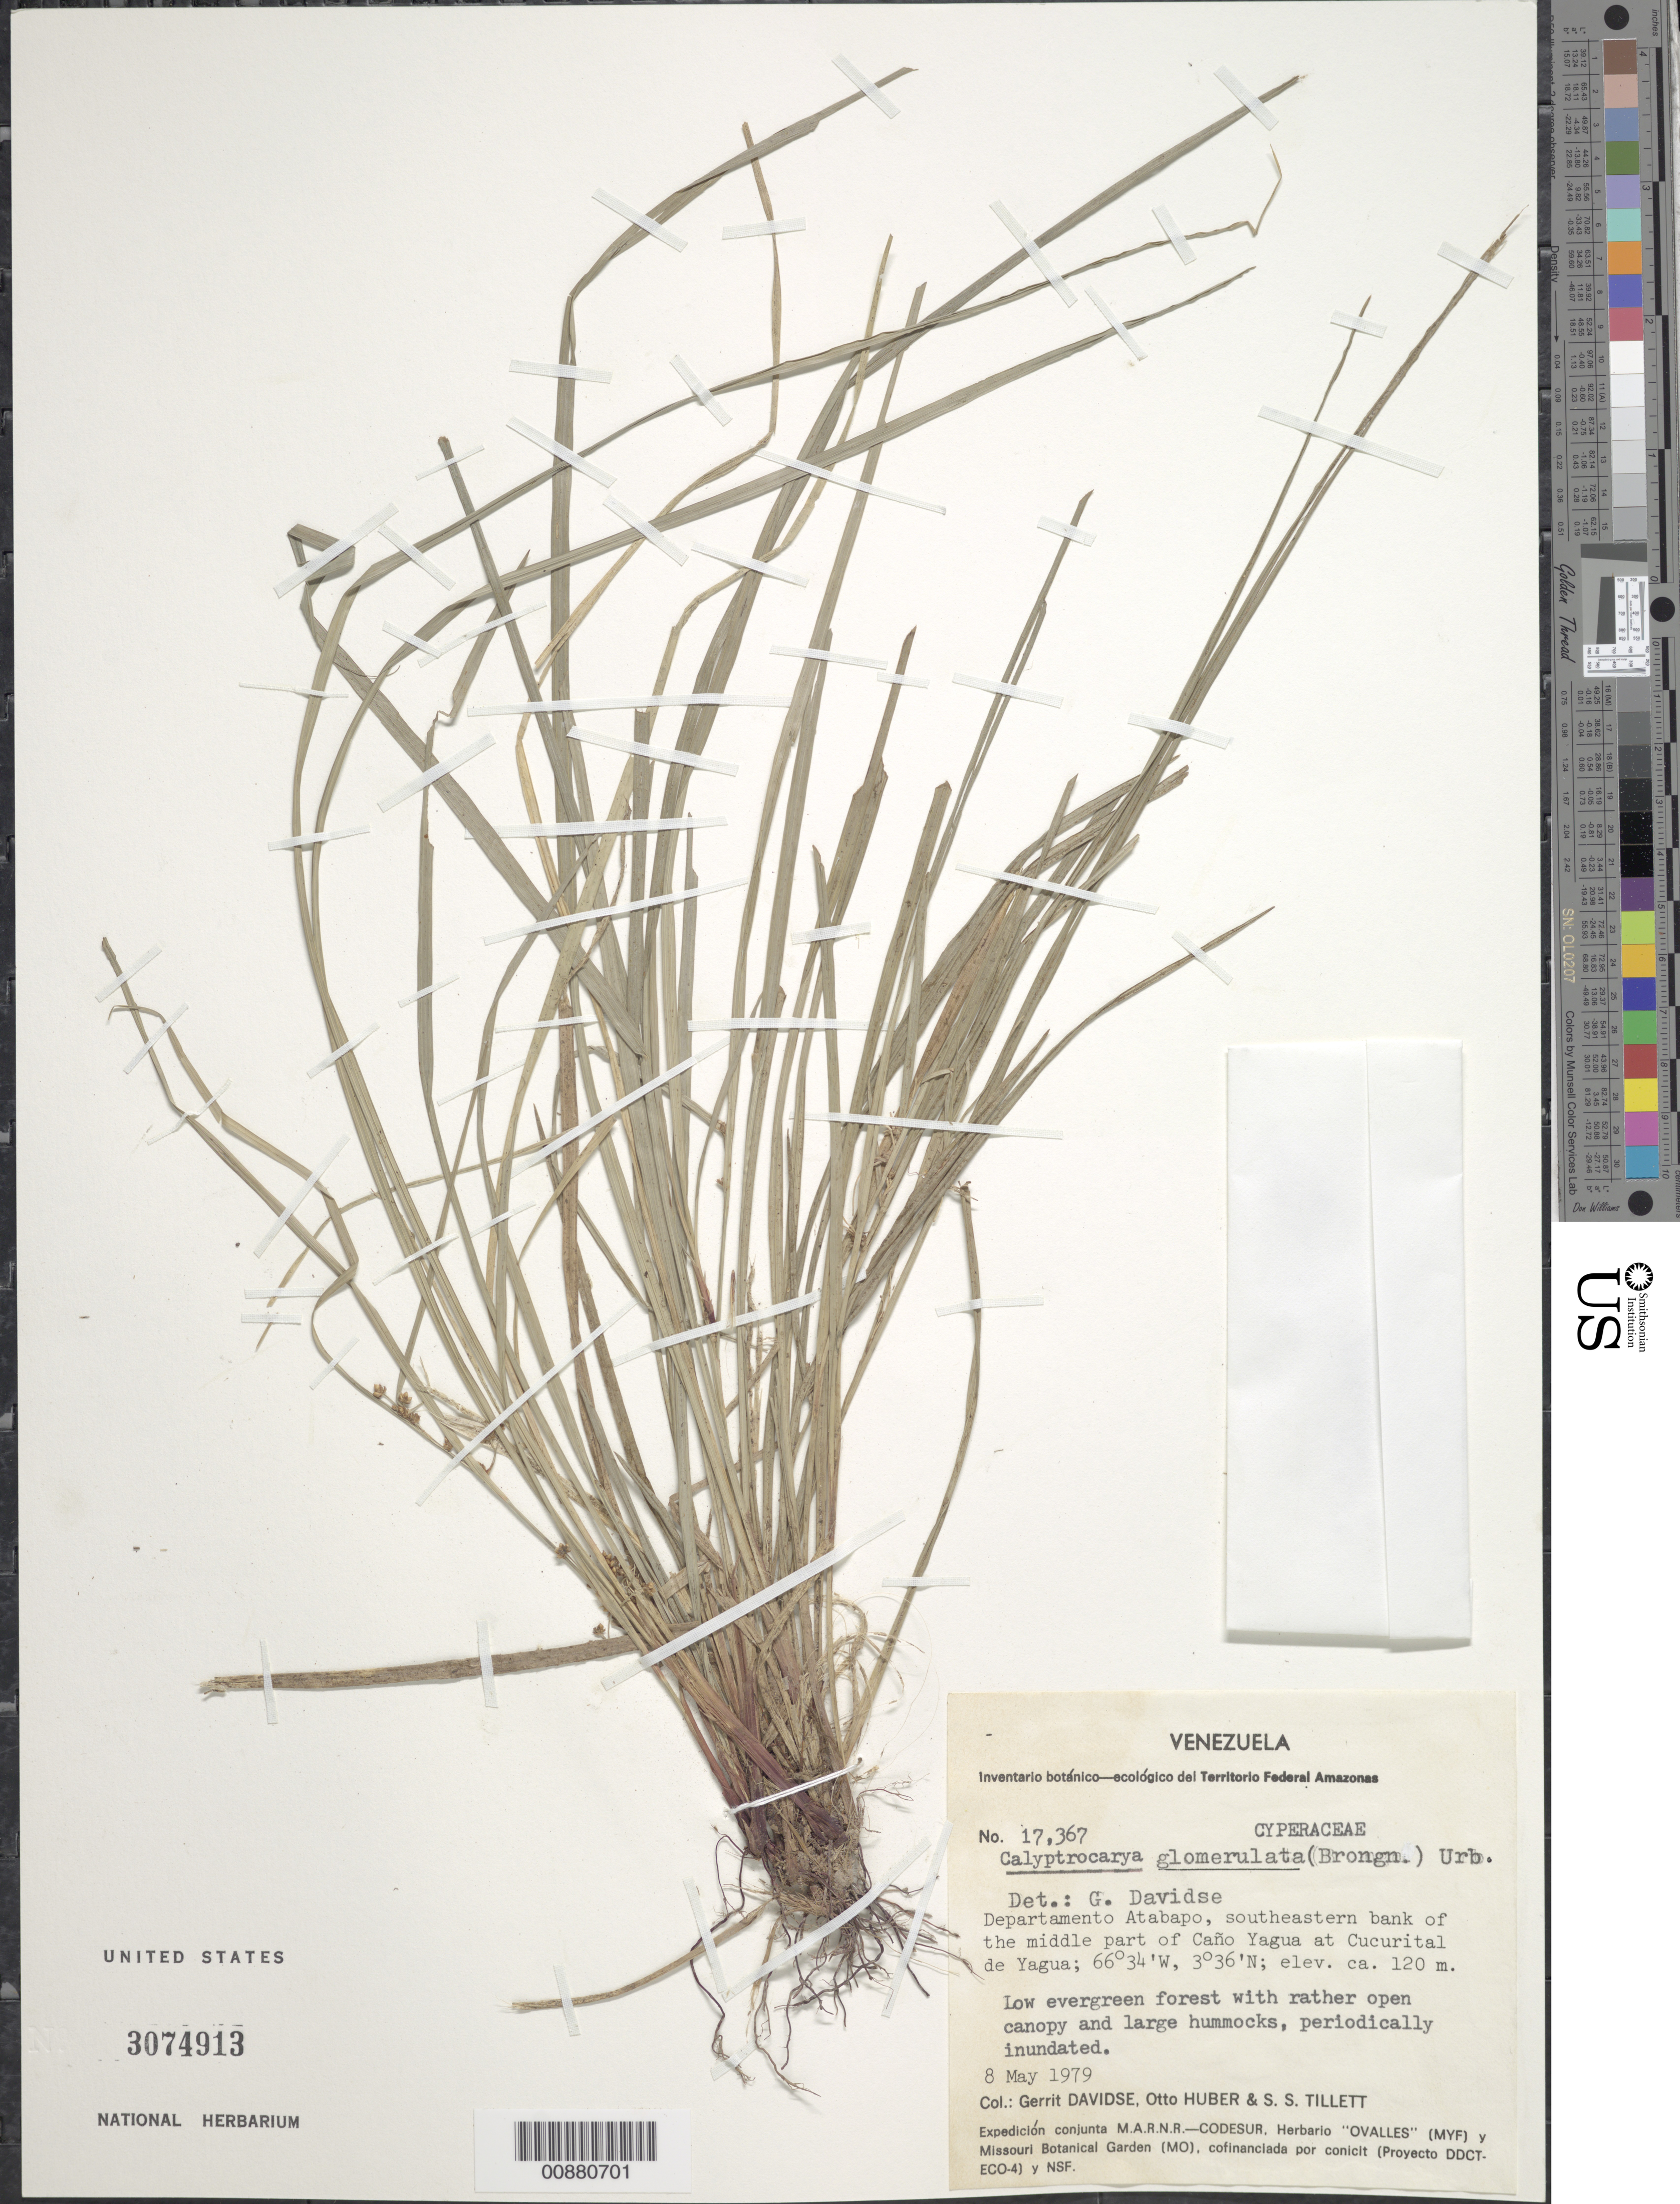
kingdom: Plantae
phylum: Tracheophyta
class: Liliopsida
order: Poales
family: Cyperaceae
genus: Calyptrocarya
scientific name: Calyptrocarya glomerulata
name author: (Brongn.) Urb.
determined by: Davidse, Gerrit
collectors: G. Davidse, O. Huber & S. S. Tillett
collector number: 17367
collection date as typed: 8-May-79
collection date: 1979-05-08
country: Venezuela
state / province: Amazonas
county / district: Atabapo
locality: Cucurital de Yagua, SE bank of the middle part of Caño Yagua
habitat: Low evergreen forest with rather open canopy and large hummocks, periodically inundated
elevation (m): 120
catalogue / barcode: US 3074913